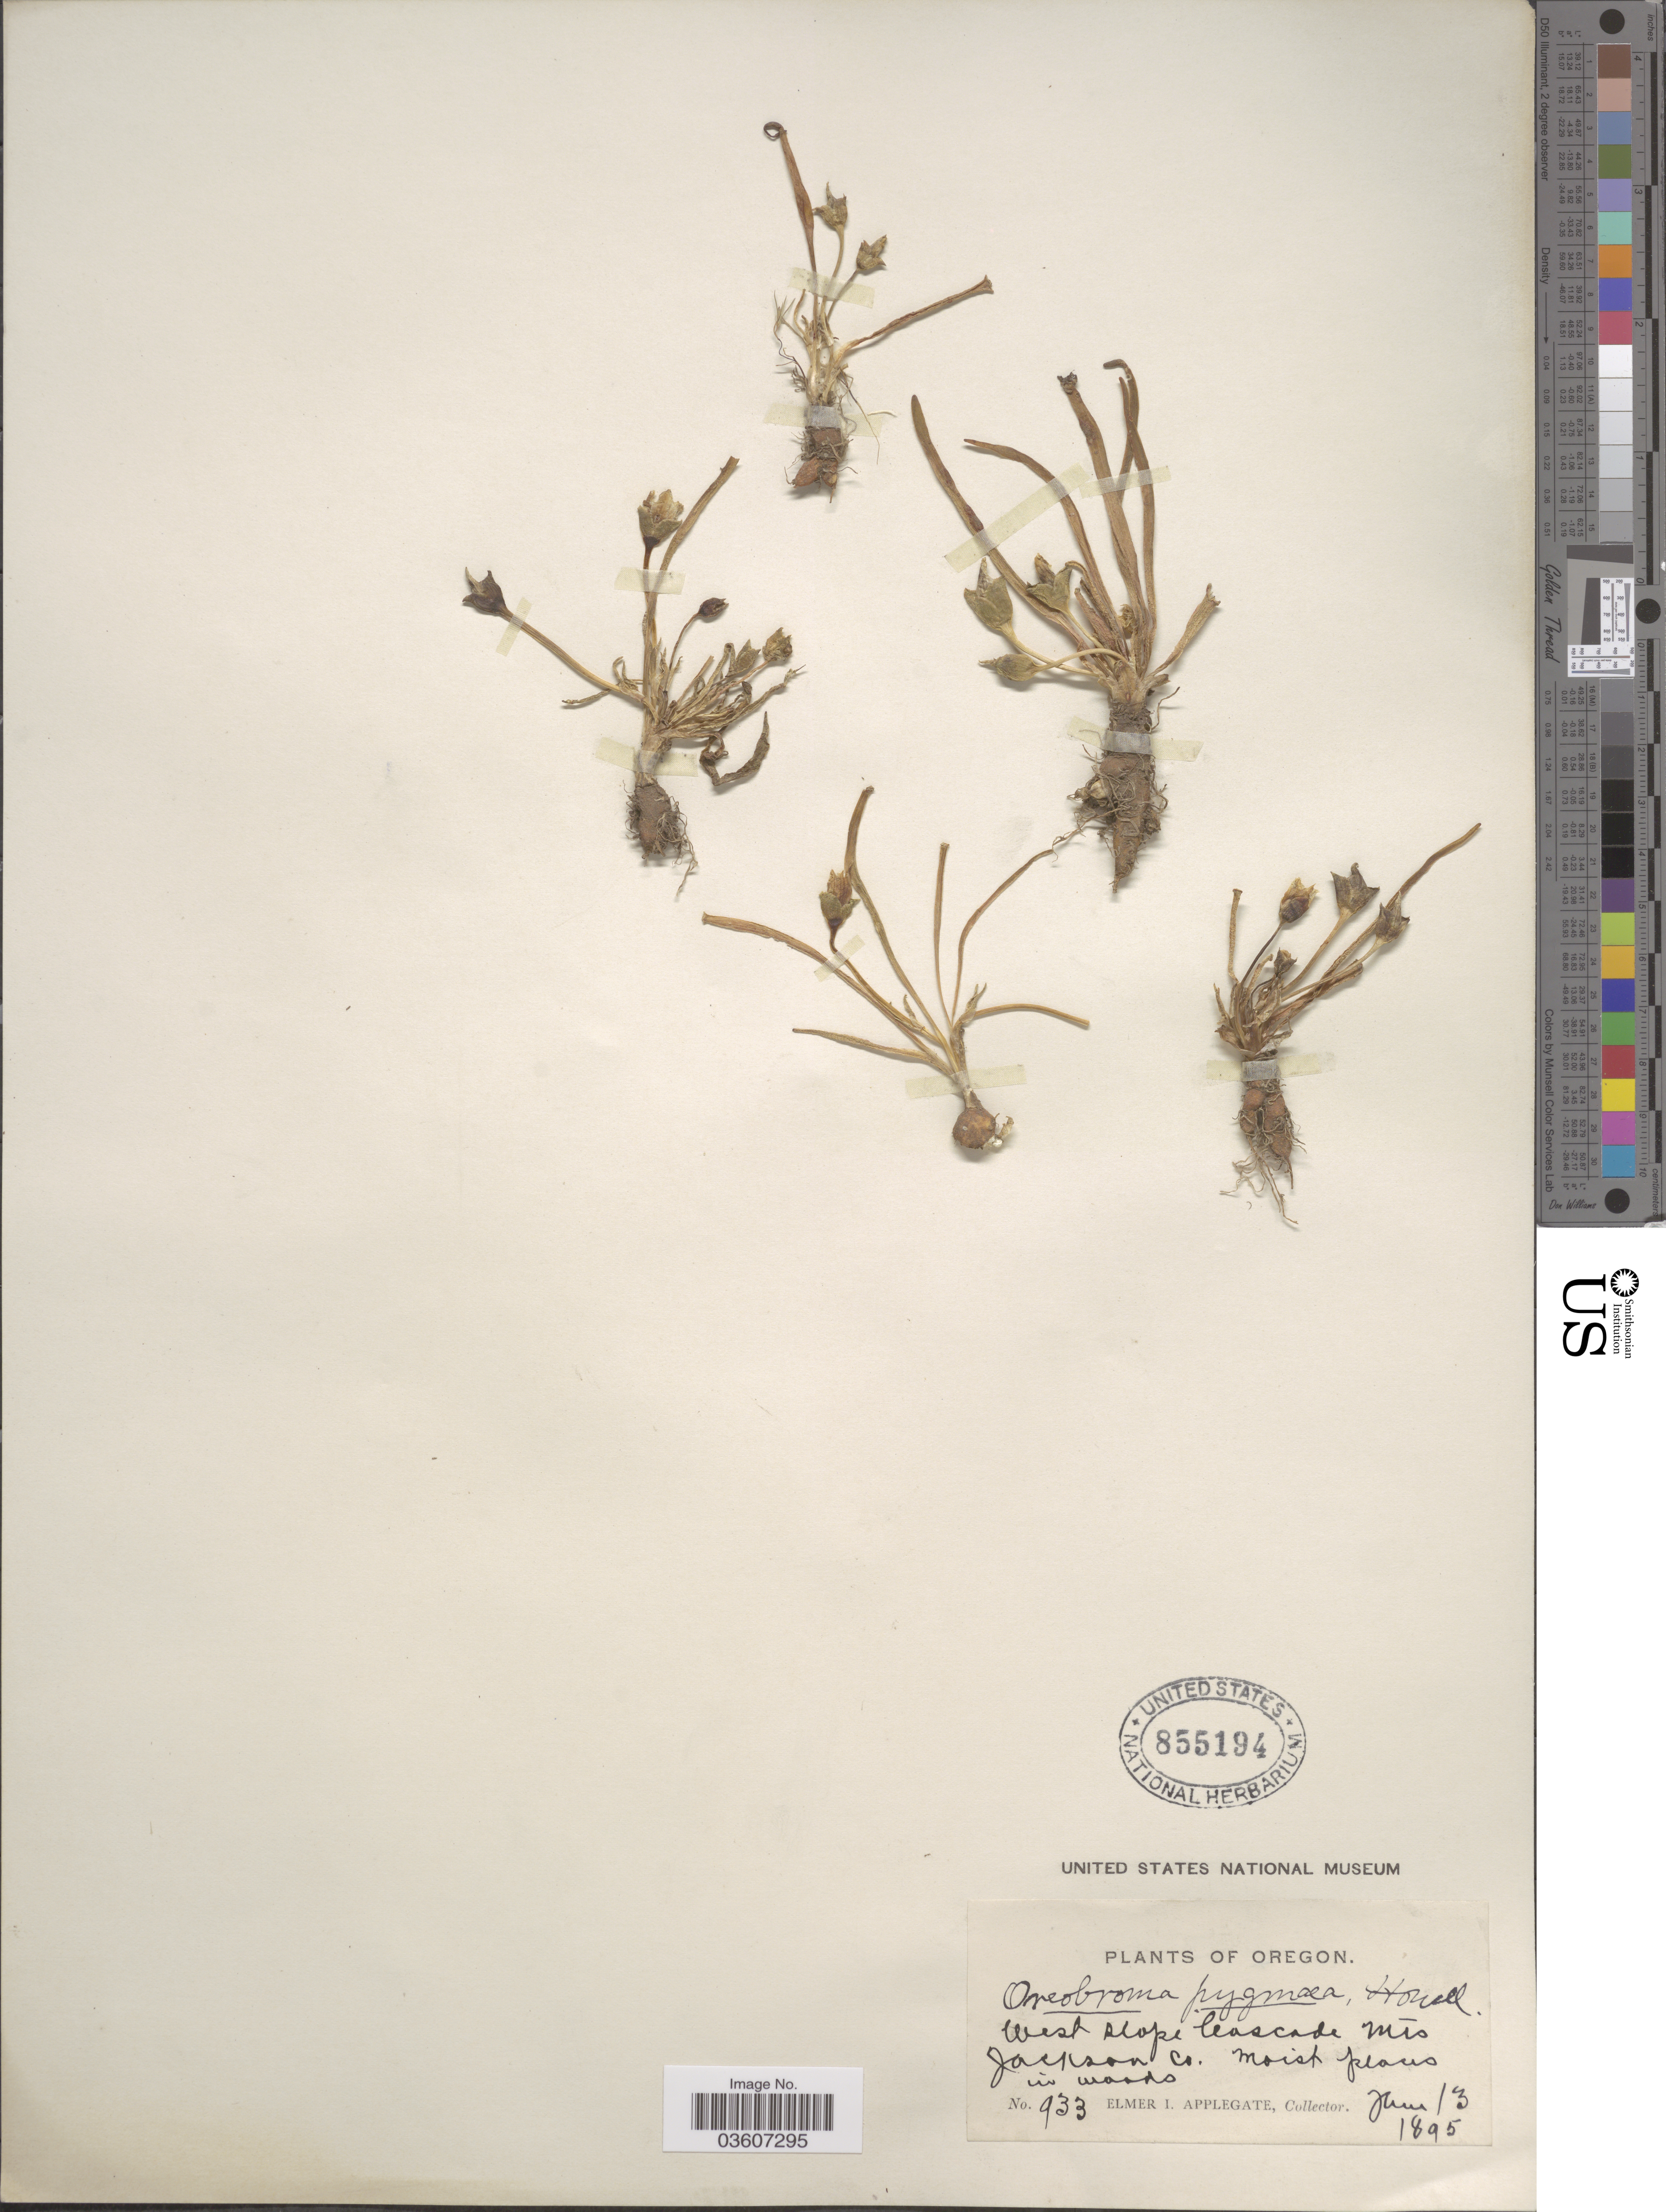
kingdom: Plantae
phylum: Tracheophyta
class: Magnoliopsida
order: Caryophyllales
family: Montiaceae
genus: Lewisia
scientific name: Lewisia nevadensis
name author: (A. Gray) B.L. Rob.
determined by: Strong, Mark T., (BOT), Smithsonian Institution - National Museum of Natural History (UNITED STATES)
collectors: E. I. Applegate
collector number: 933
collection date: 1895-06-03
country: United States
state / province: Oregon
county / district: Jackson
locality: West slope Cascade Mts, Jackson Co.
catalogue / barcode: US 855194